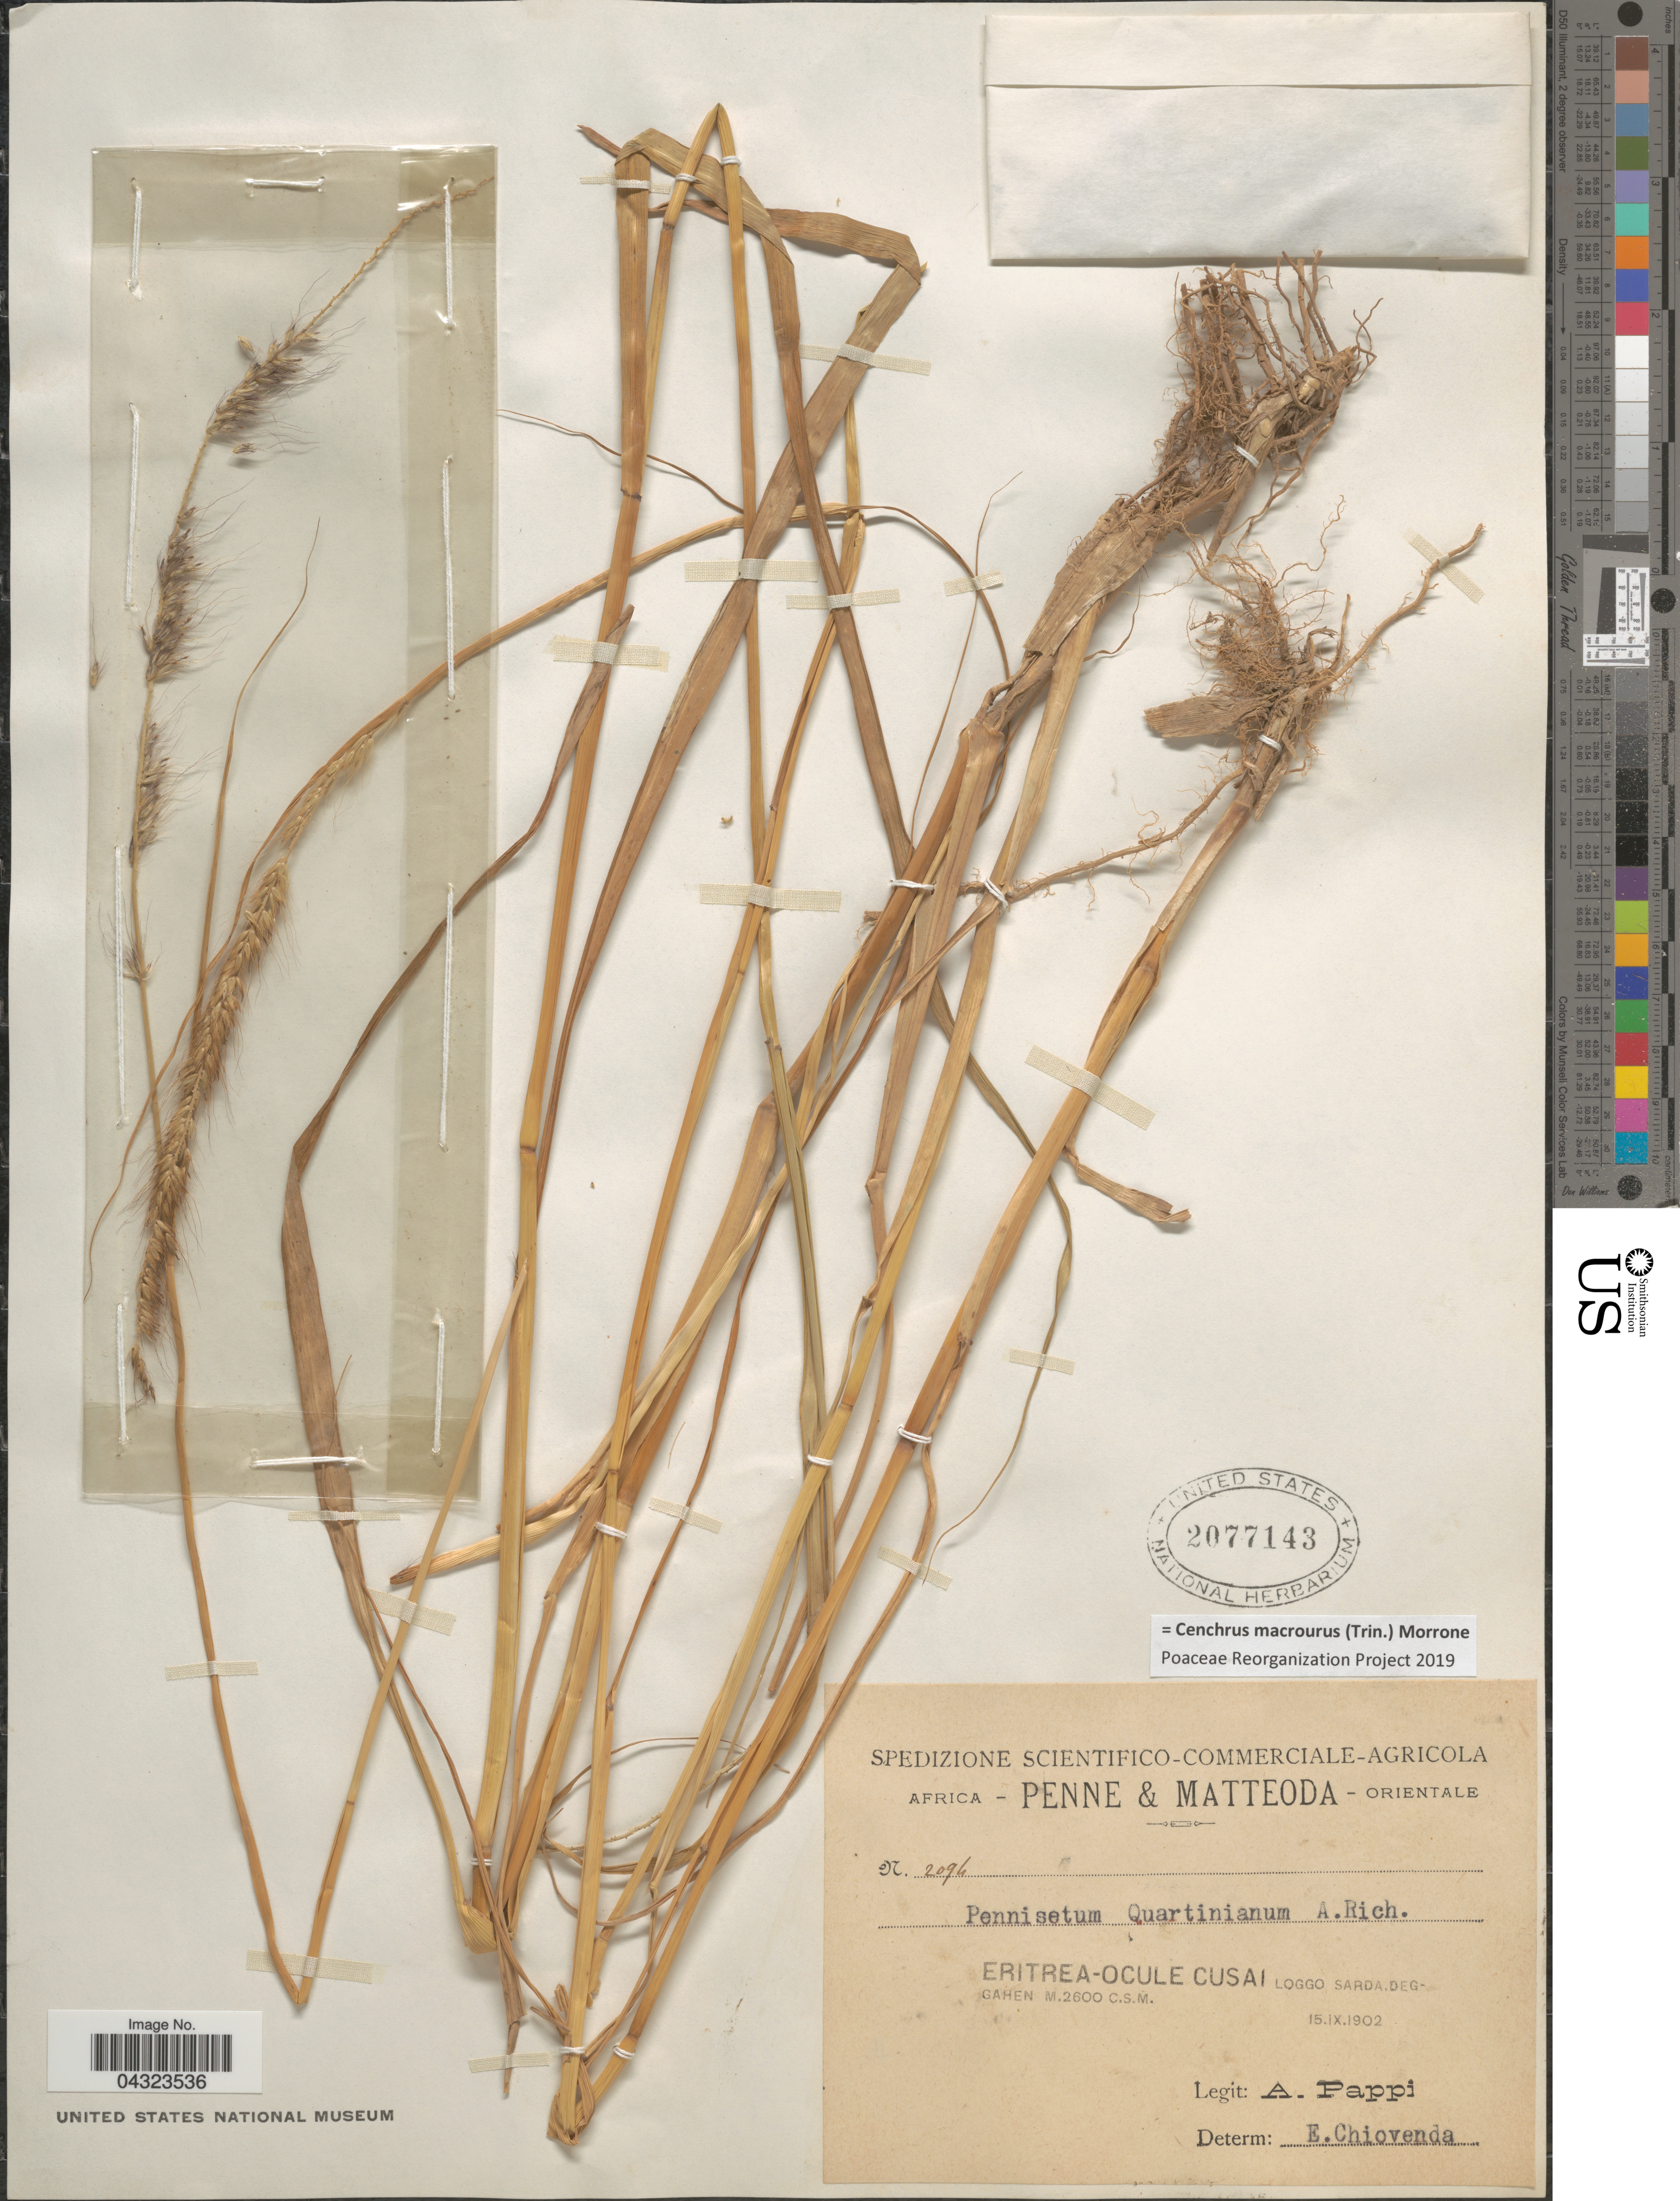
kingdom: Plantae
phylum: Tracheophyta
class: Liliopsida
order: Poales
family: Poaceae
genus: Cenchrus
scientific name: Cenchrus macrourus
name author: (Trin.) Morrone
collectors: A. Pappi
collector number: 2094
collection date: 1902-09-15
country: Eritrea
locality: Africa Orientale. Ocule Cusai Loggo Sarda. Deggahen.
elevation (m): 2600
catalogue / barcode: US 2077143